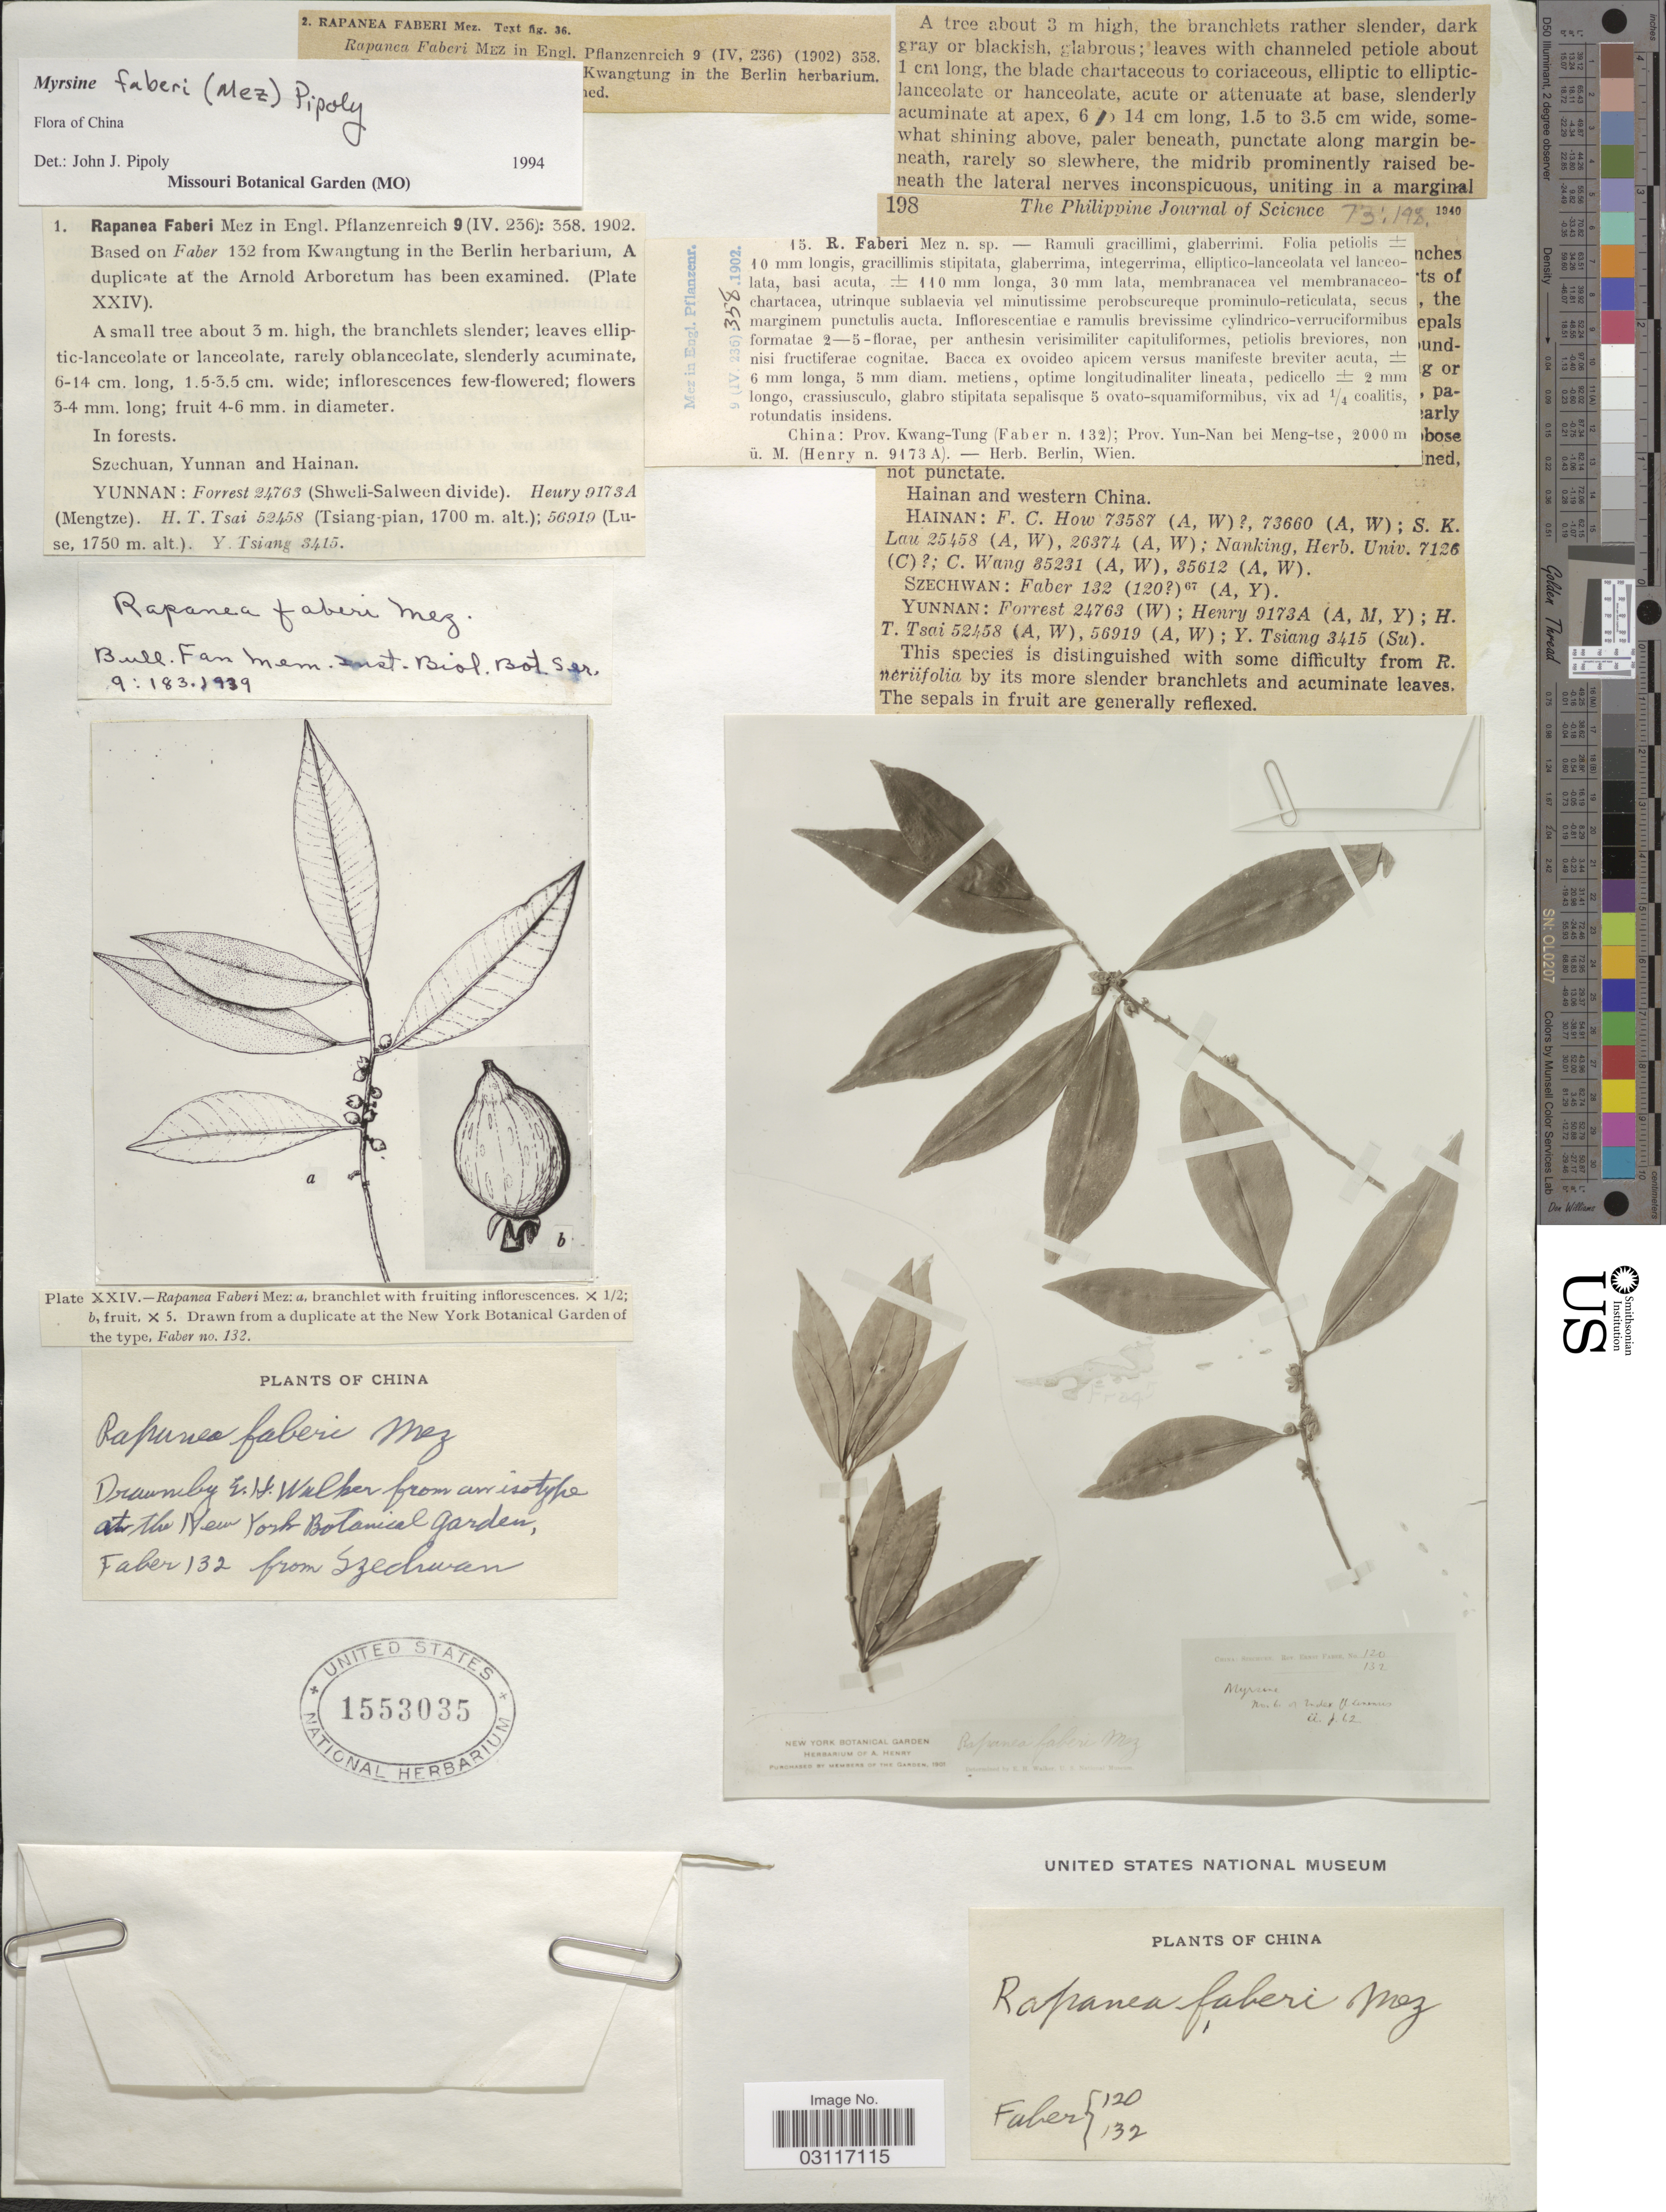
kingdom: Plantae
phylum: Tracheophyta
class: Magnoliopsida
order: Ericales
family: Primulaceae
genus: Myrsine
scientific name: Myrsine faberi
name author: (Mez) Pipoly & C. Chen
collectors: E. Faber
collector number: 132/120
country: China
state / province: Sichuan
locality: At the New York Botanical Garden. Szechwan.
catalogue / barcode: US 1553035